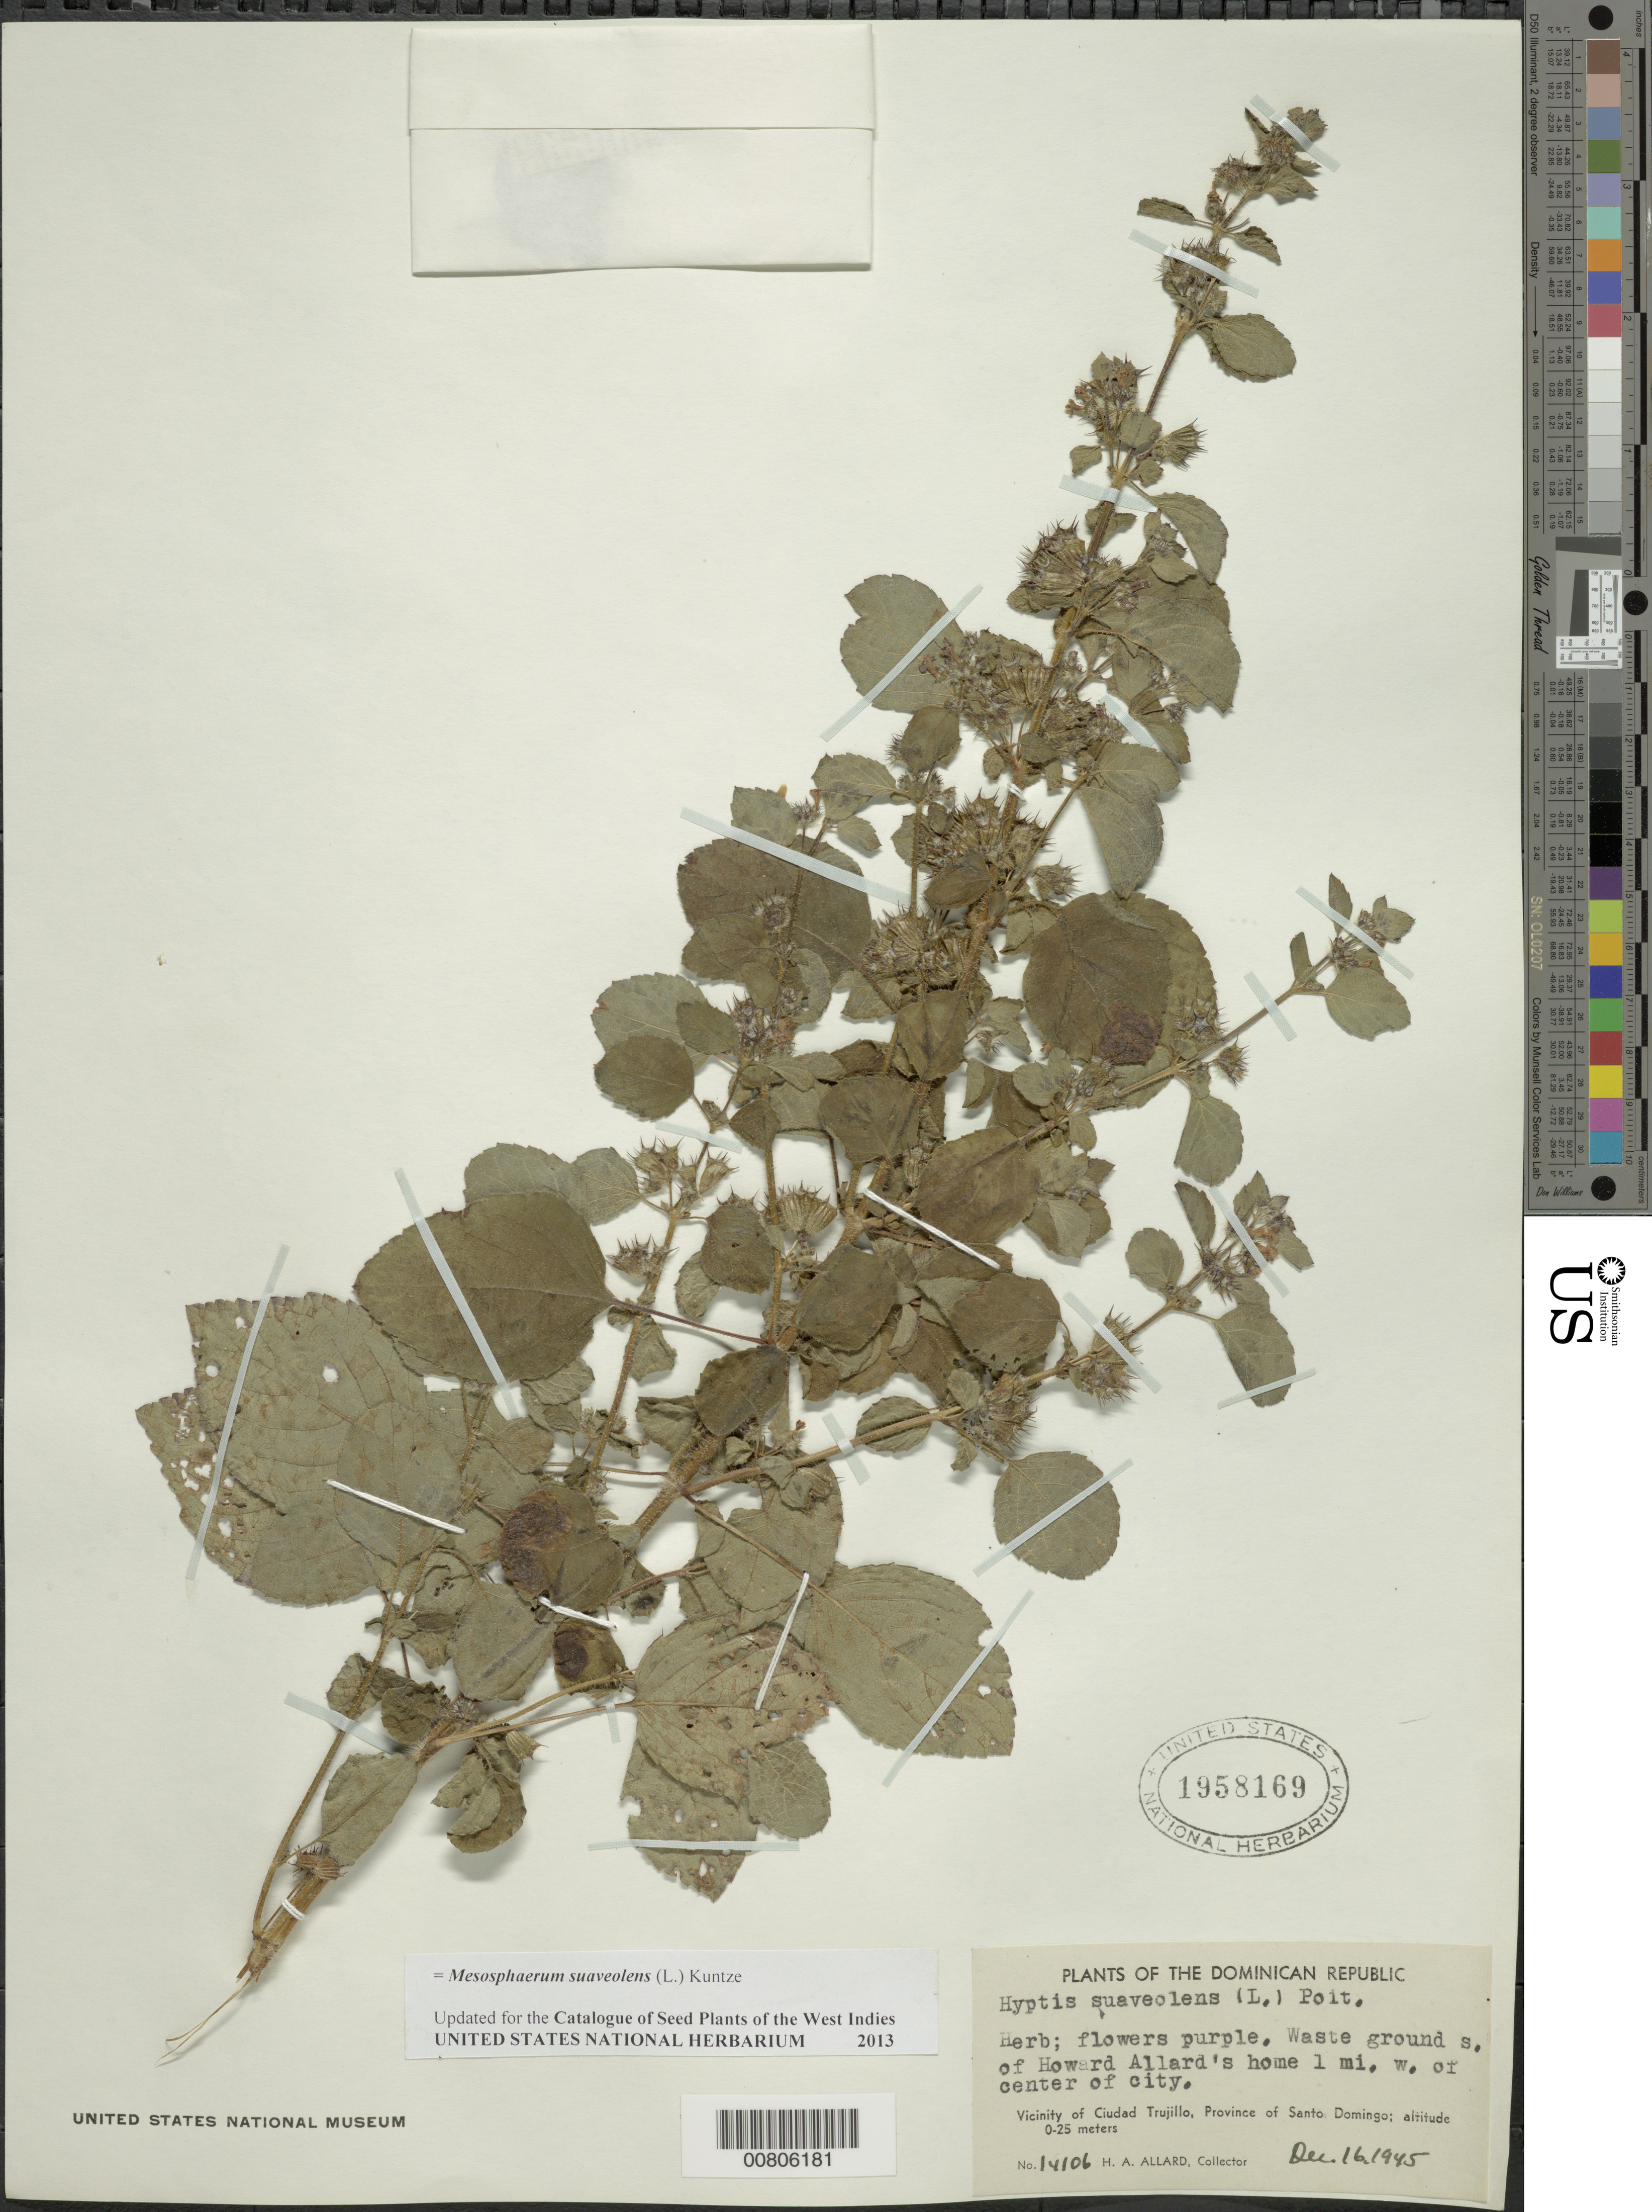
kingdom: Plantae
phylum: Tracheophyta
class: Magnoliopsida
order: Lamiales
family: Lamiaceae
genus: Mesosphaerum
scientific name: Mesosphaerum suaveolens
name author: (L.) Kuntze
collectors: H. A. Allard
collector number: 14106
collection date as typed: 16 Dec 1945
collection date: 1945-12-16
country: Dominican Republic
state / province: Distrito Nacional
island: Hispaniola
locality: Vicinity of Santo Domingo, S of Howard Allard's home, 1 mi W of center of city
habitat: Waste ground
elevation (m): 0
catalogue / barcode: US 1958169